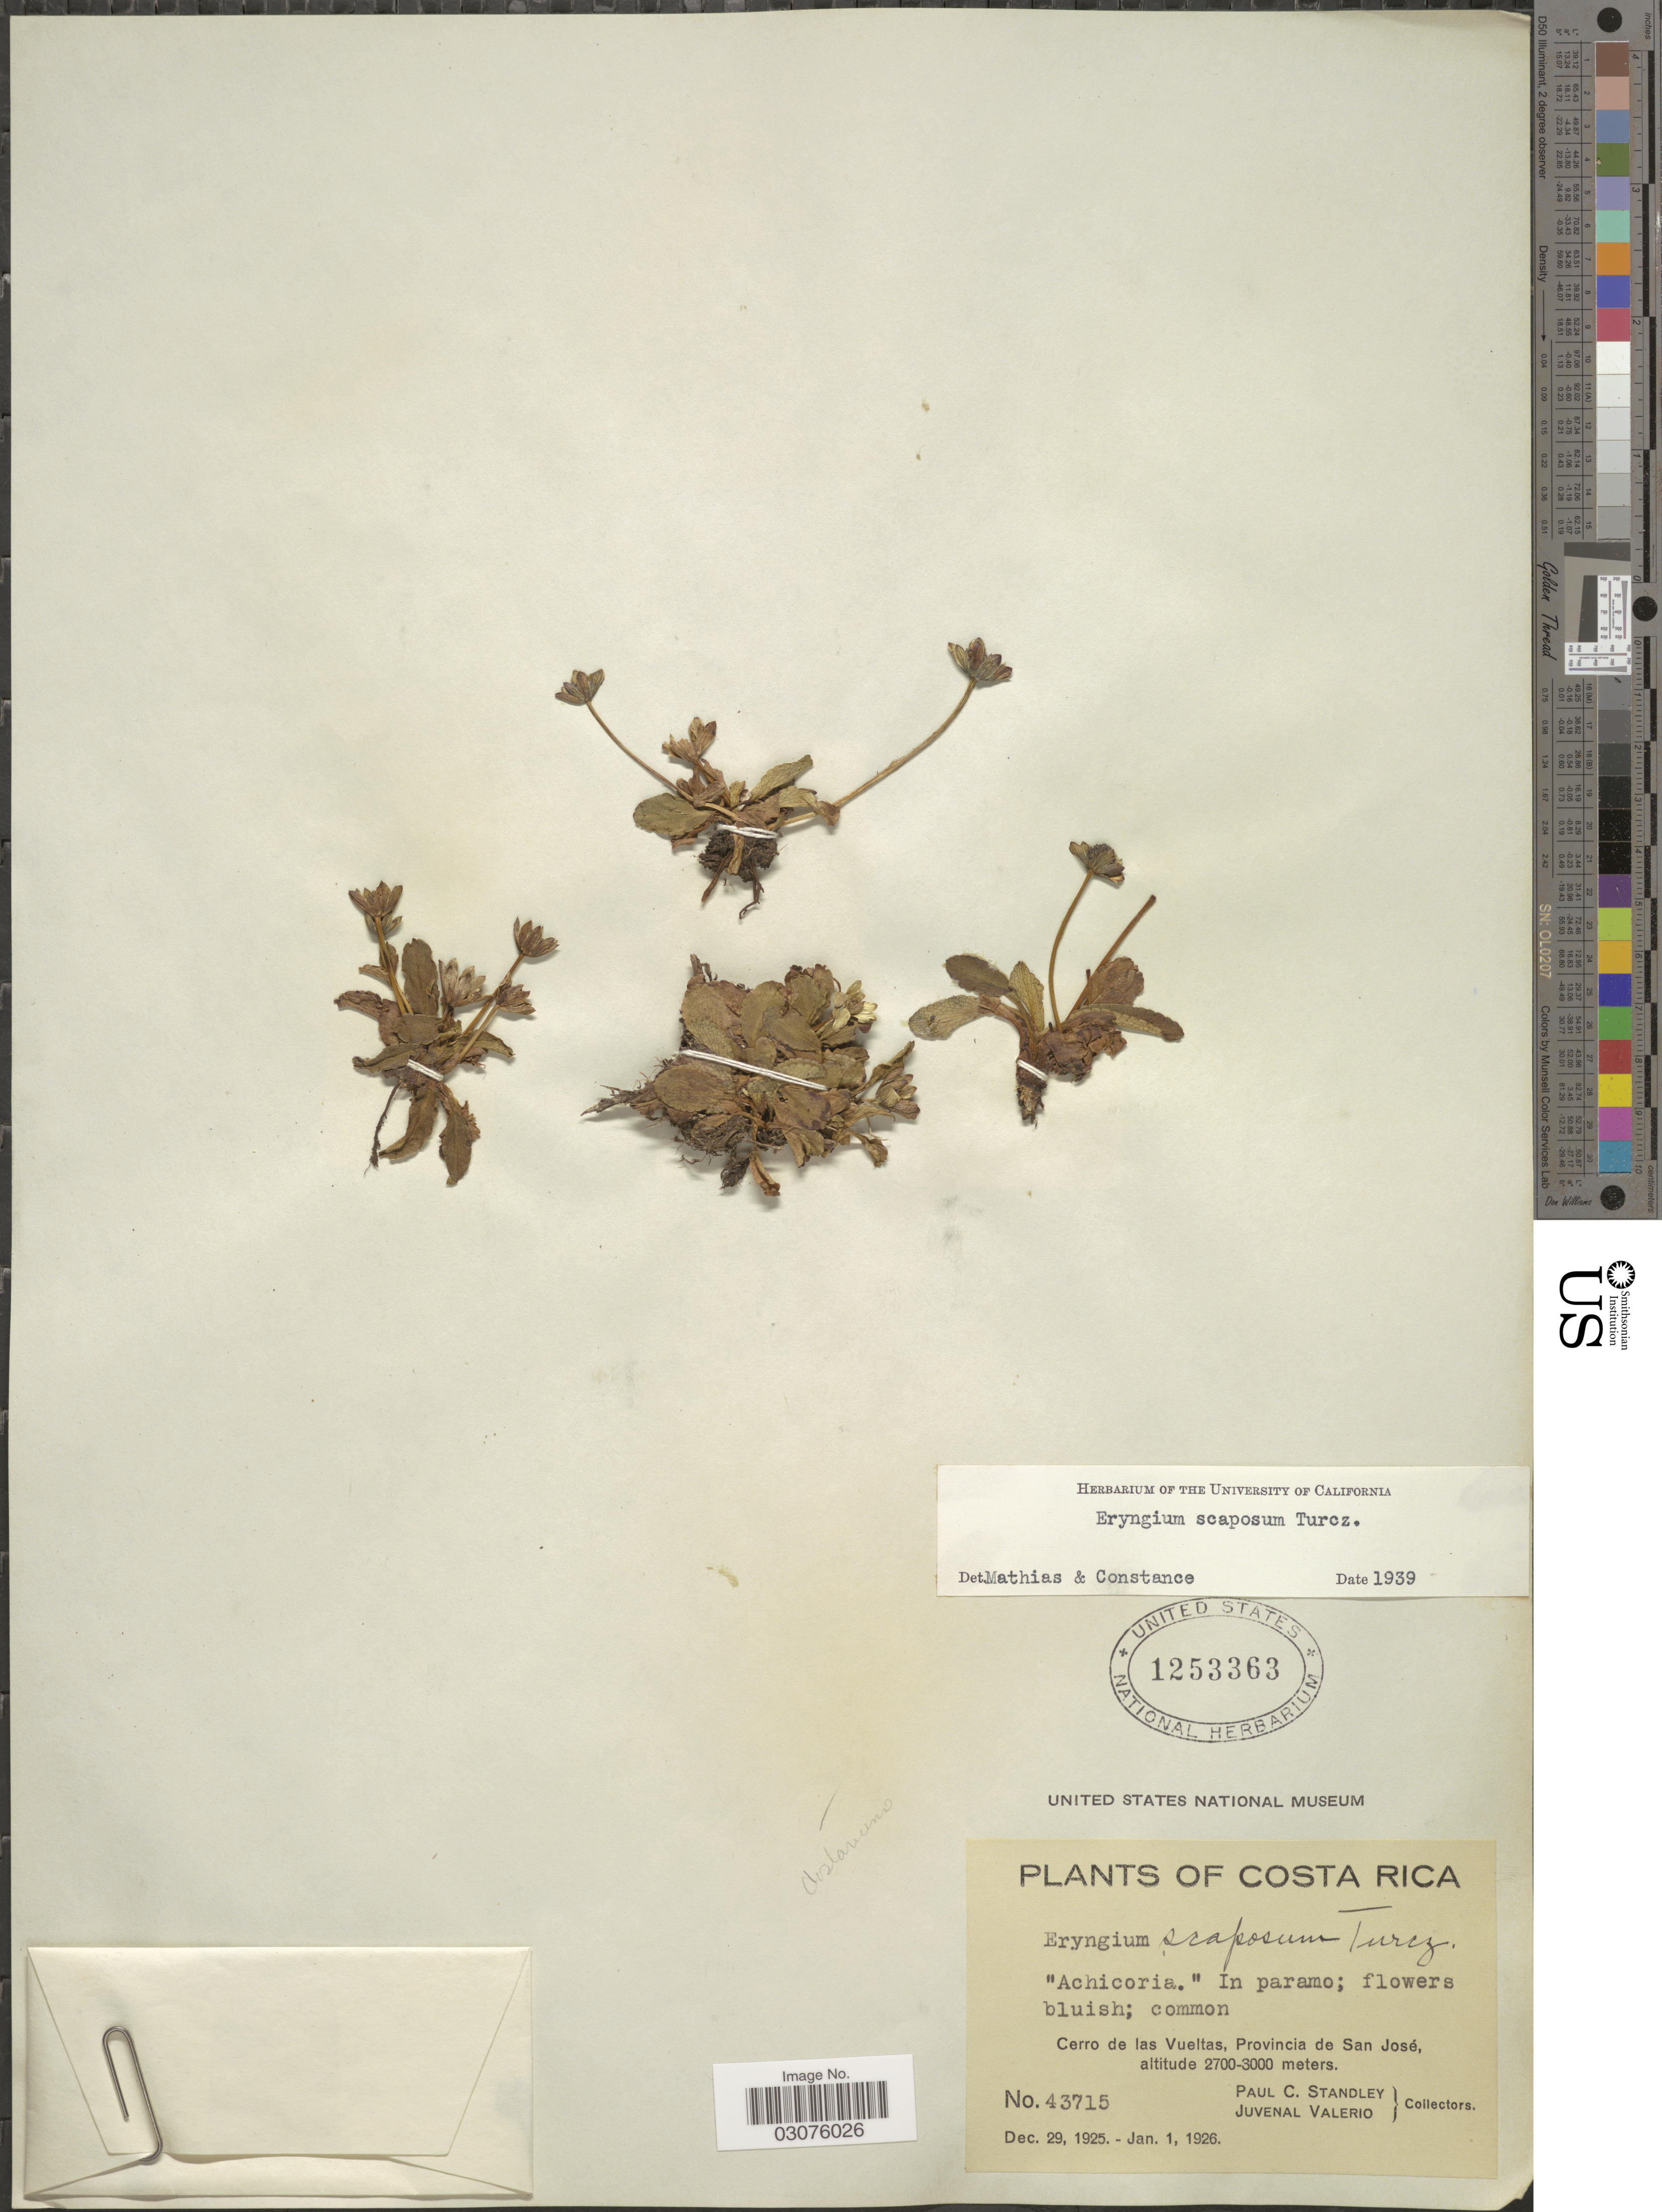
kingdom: Plantae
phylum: Tracheophyta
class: Magnoliopsida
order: Apiales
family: Apiaceae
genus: Eryngium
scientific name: Eryngium scaposum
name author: Turcz.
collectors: P. C. Standley & J. Valerio R.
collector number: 43715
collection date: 1925-12-29/1926-01-01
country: Costa Rica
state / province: San José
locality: Cerro de las Vueltas, Provincia de San José.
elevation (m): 2700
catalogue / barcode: US 1253363